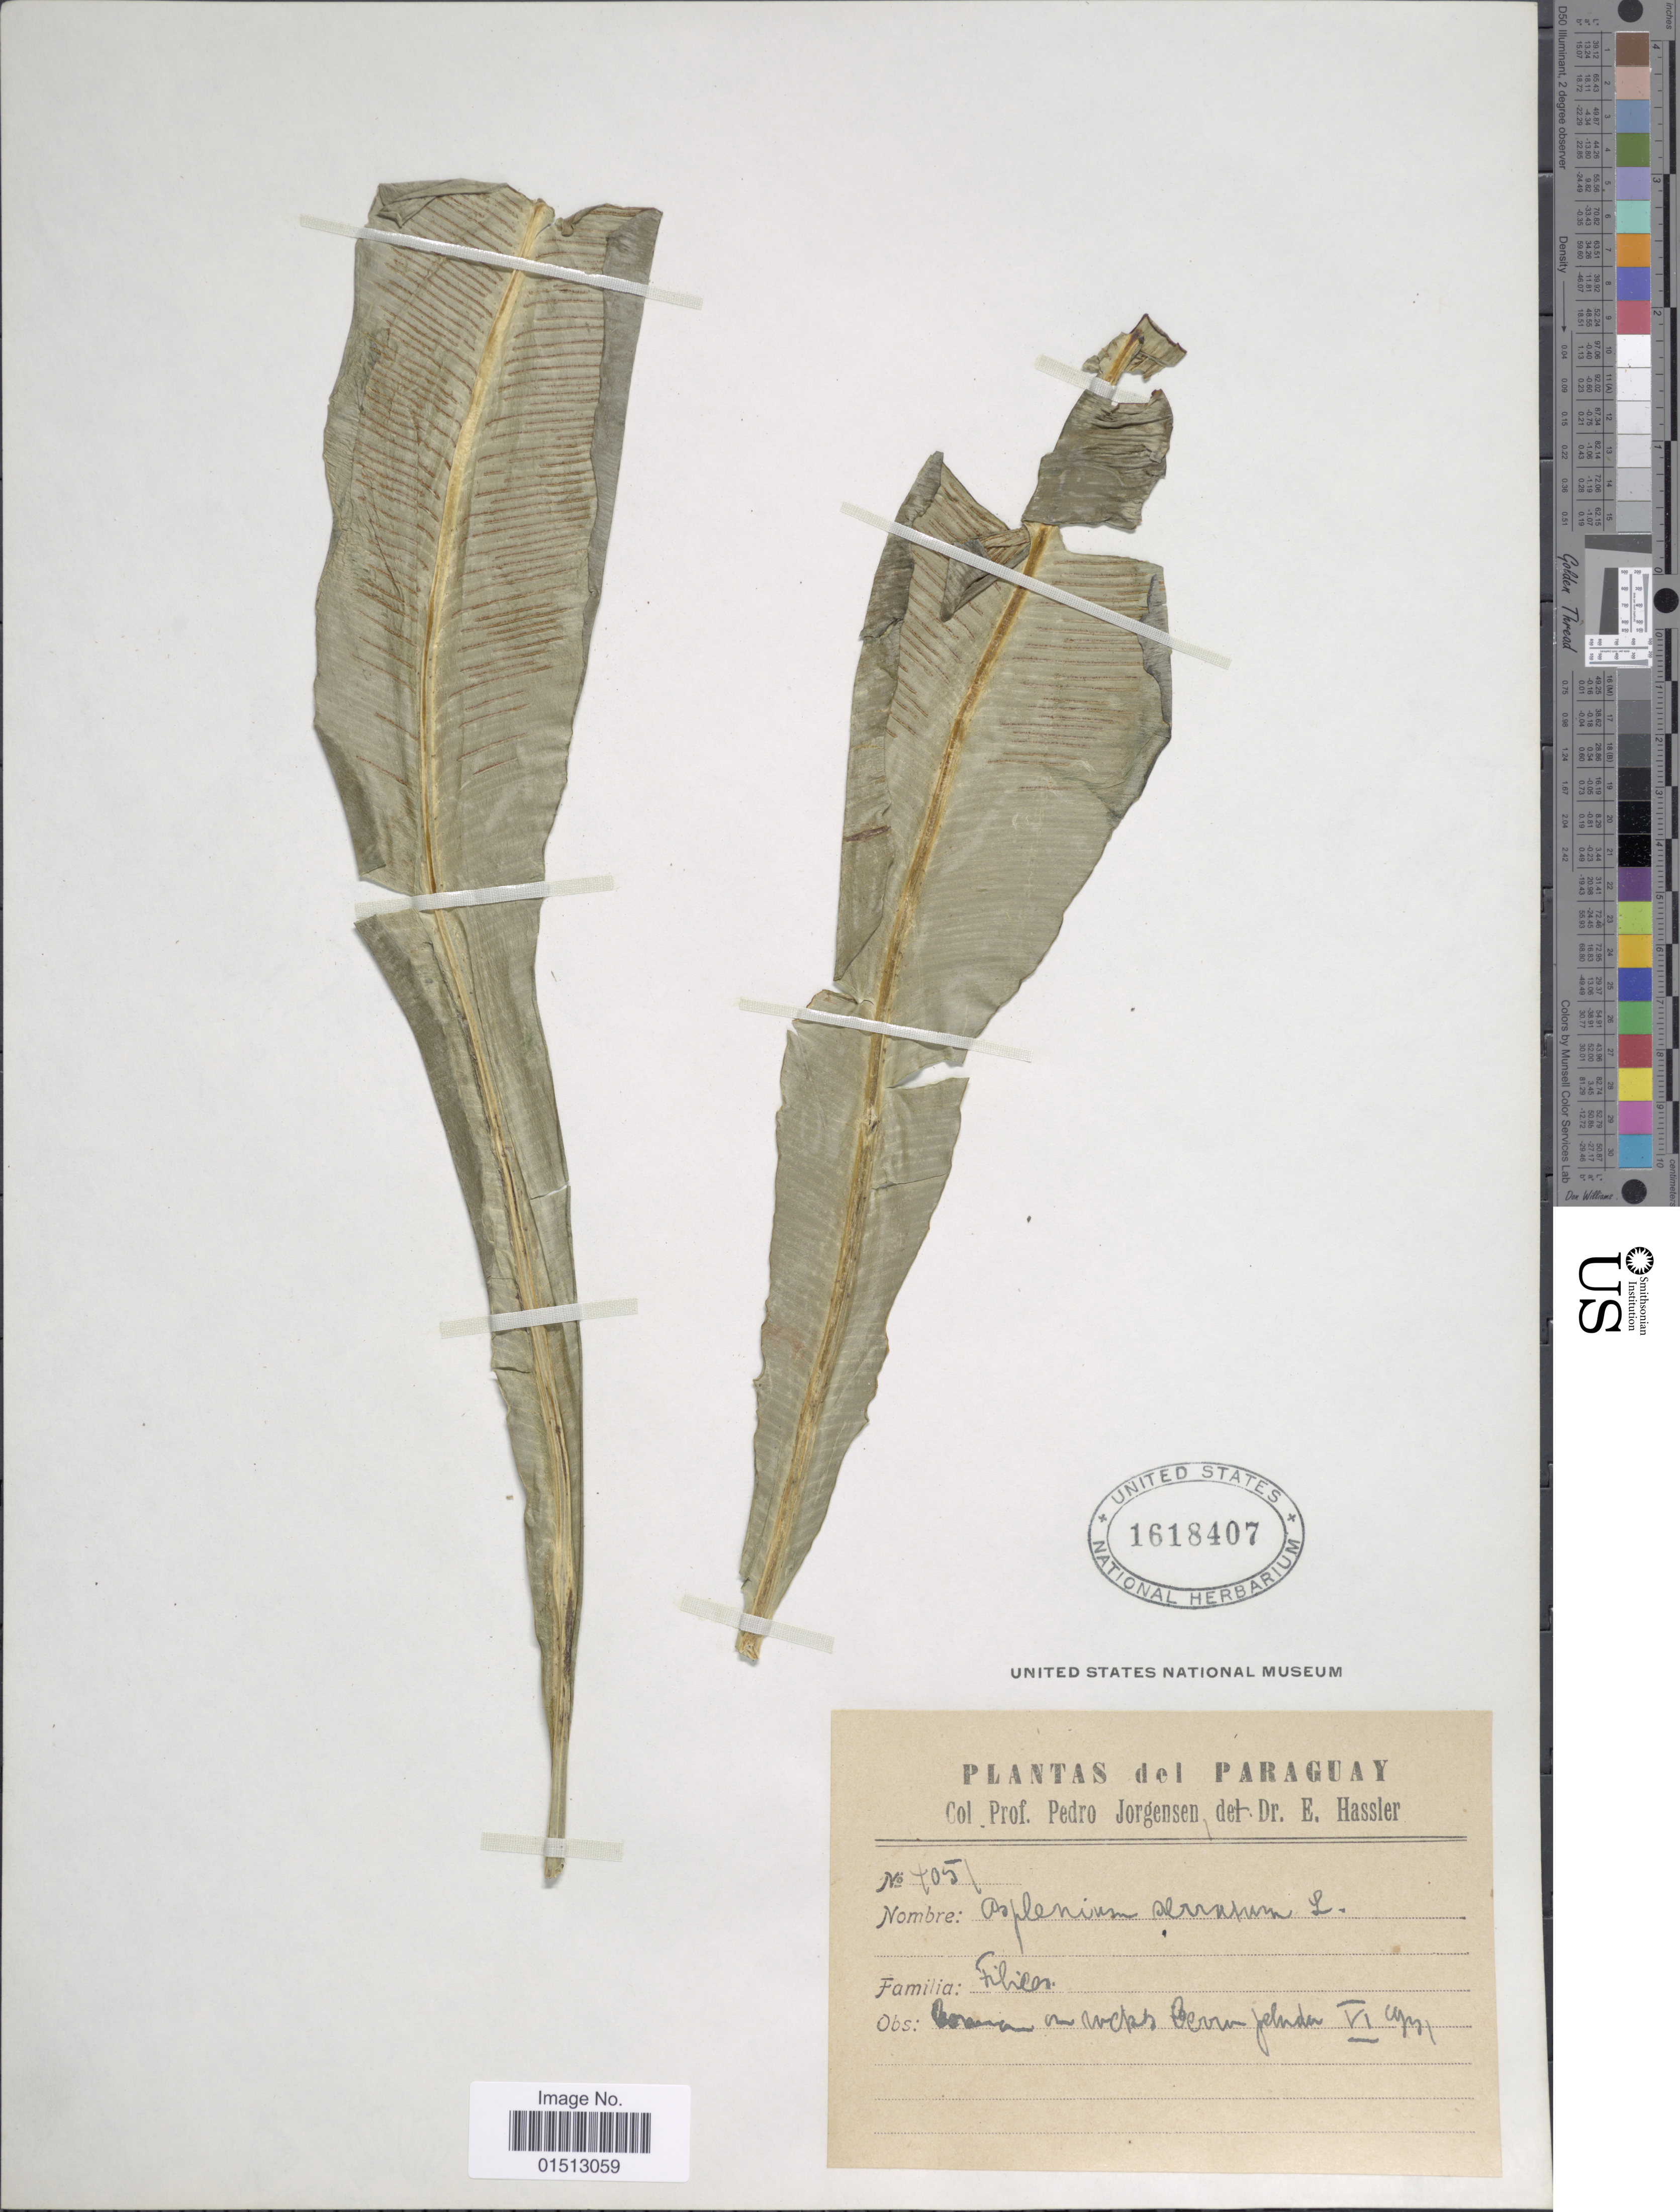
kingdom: Plantae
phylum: Tracheophyta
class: Polypodiopsida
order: Polypodiales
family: Aspleniaceae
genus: Asplenium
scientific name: Asplenium serratum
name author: L.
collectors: P. Jörgensen & E. Hassler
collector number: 4051*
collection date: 1931-06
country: Paraguay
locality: Paraguay, Common on rocks Cerra Pelado.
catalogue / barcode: US 1618407